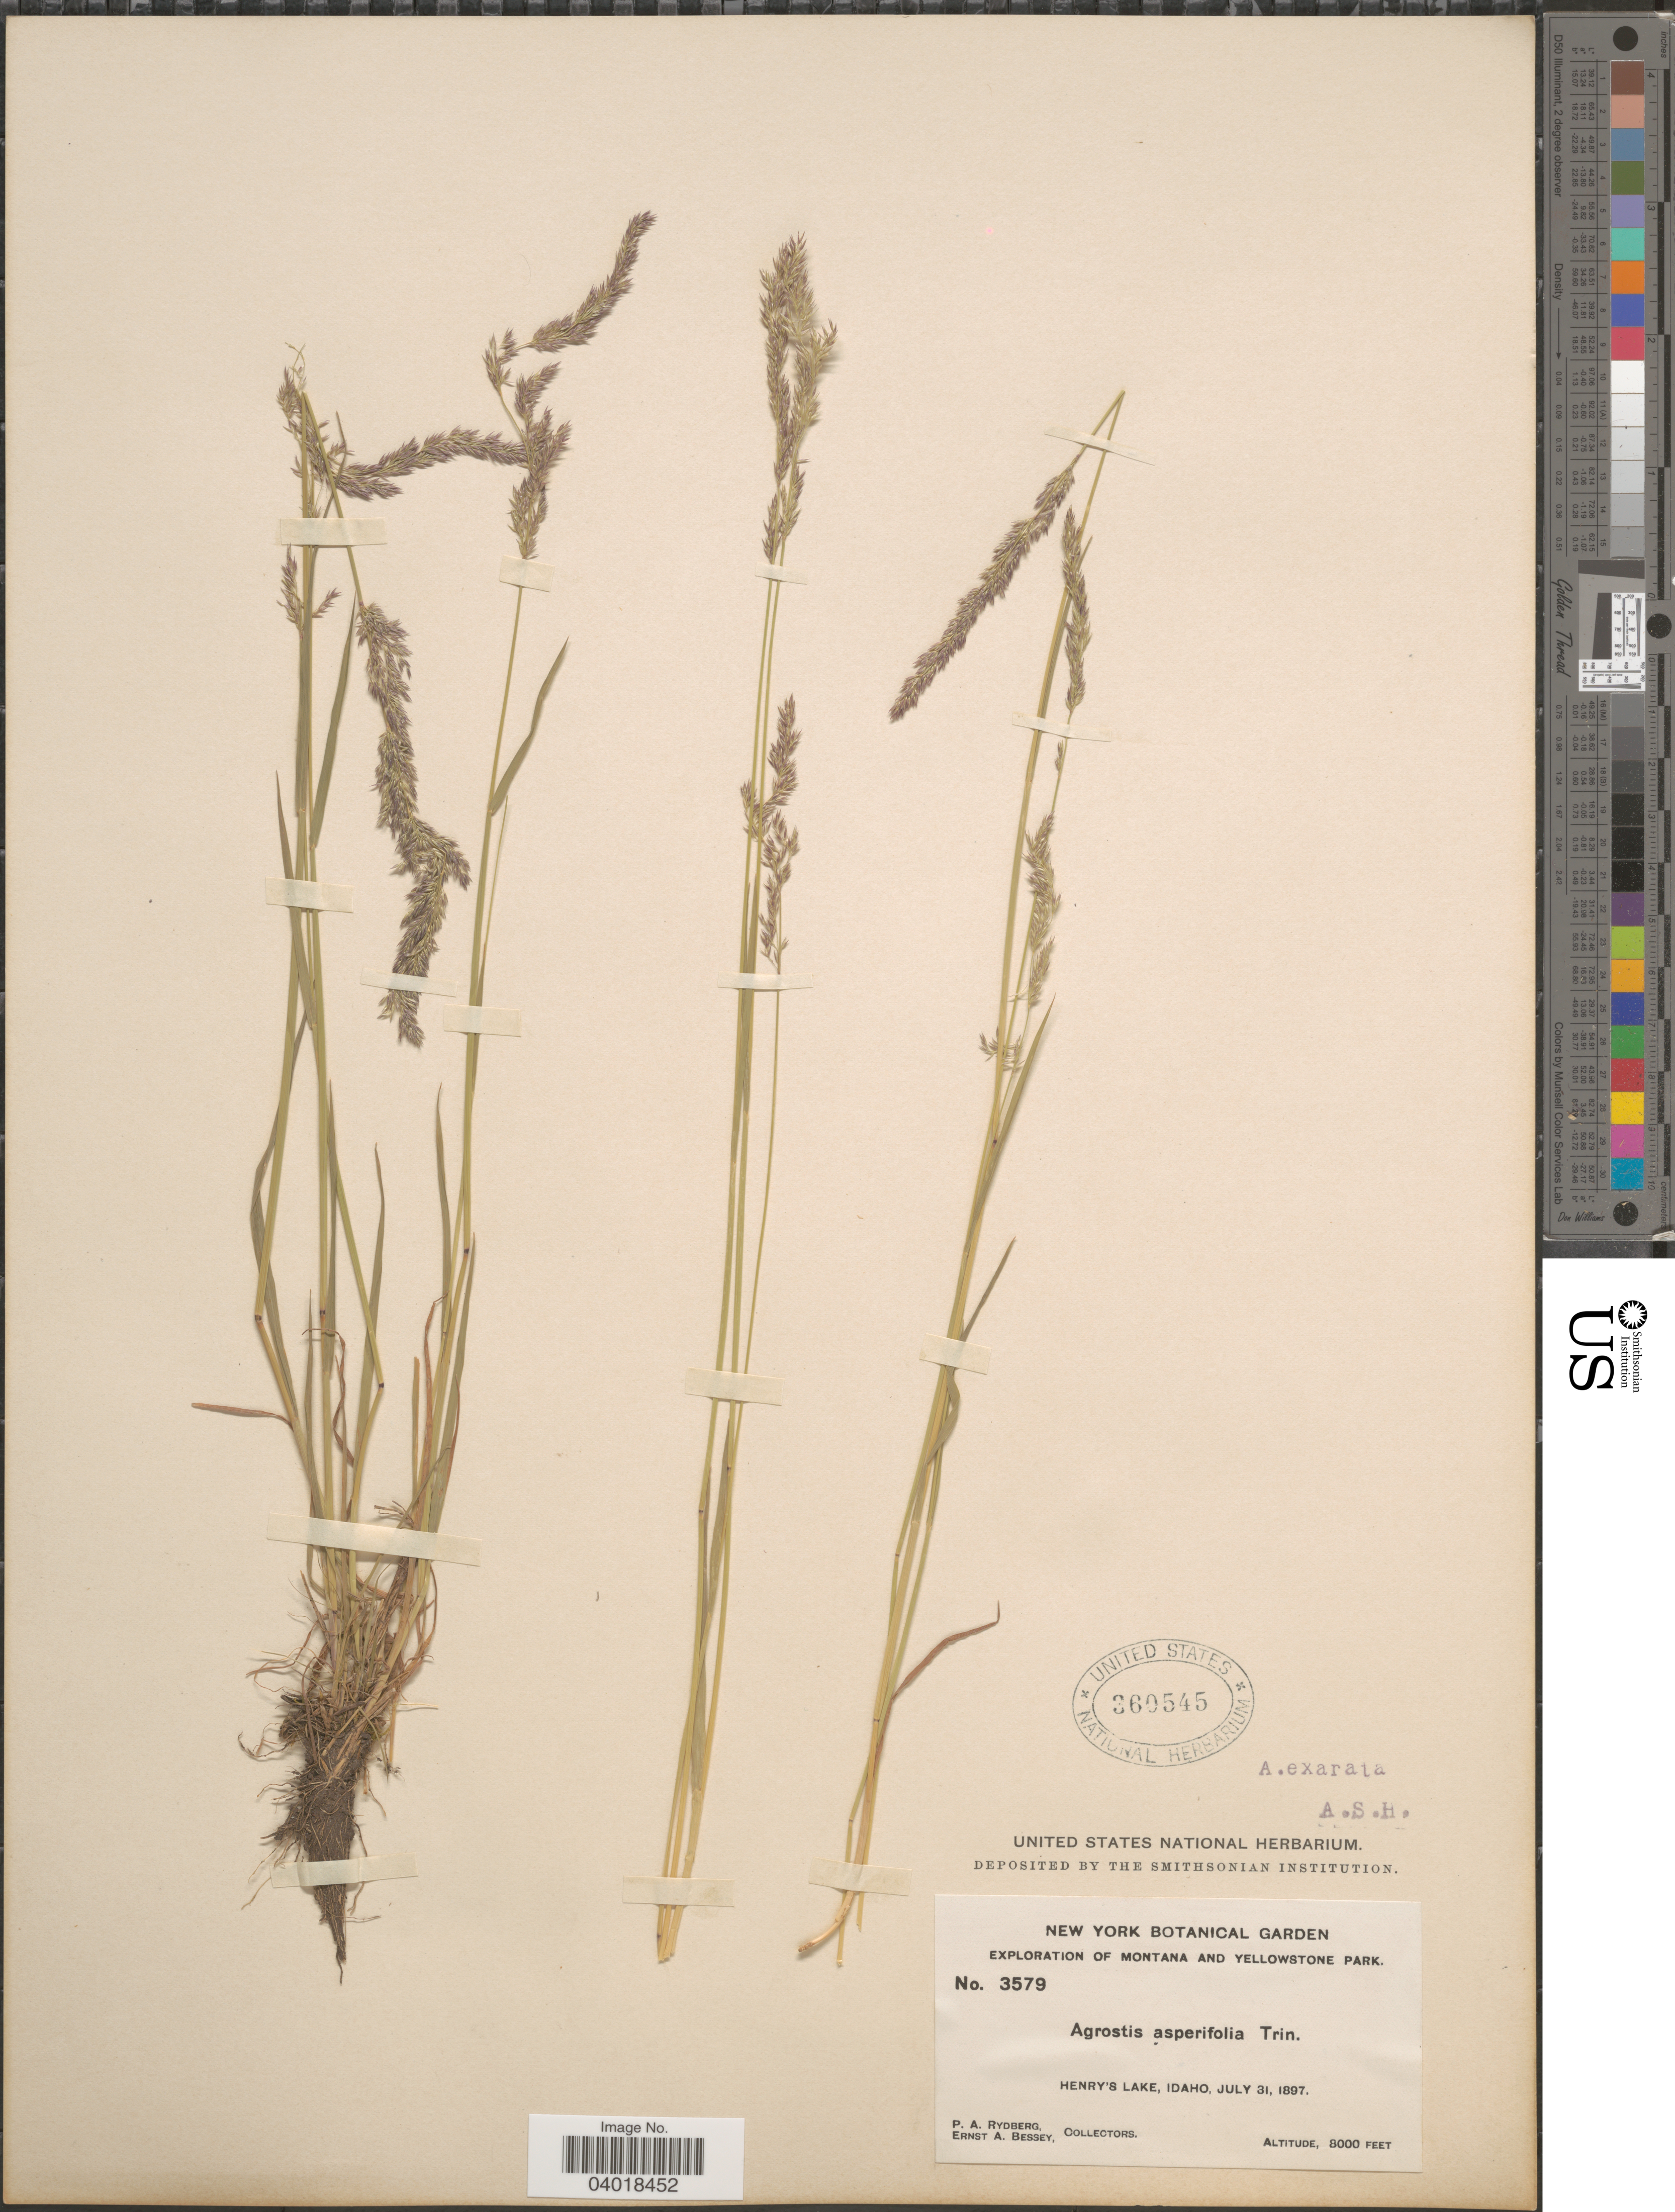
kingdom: Plantae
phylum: Tracheophyta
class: Liliopsida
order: Poales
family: Poaceae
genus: Agrostis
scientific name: Agrostis exarata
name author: Trin.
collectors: P. A. Rydberg & E. A. Bessey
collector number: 3579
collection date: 1897-07-31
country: United States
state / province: Idaho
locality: Yellowstone Park. Henry's Lake.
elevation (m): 2438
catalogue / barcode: US 360545